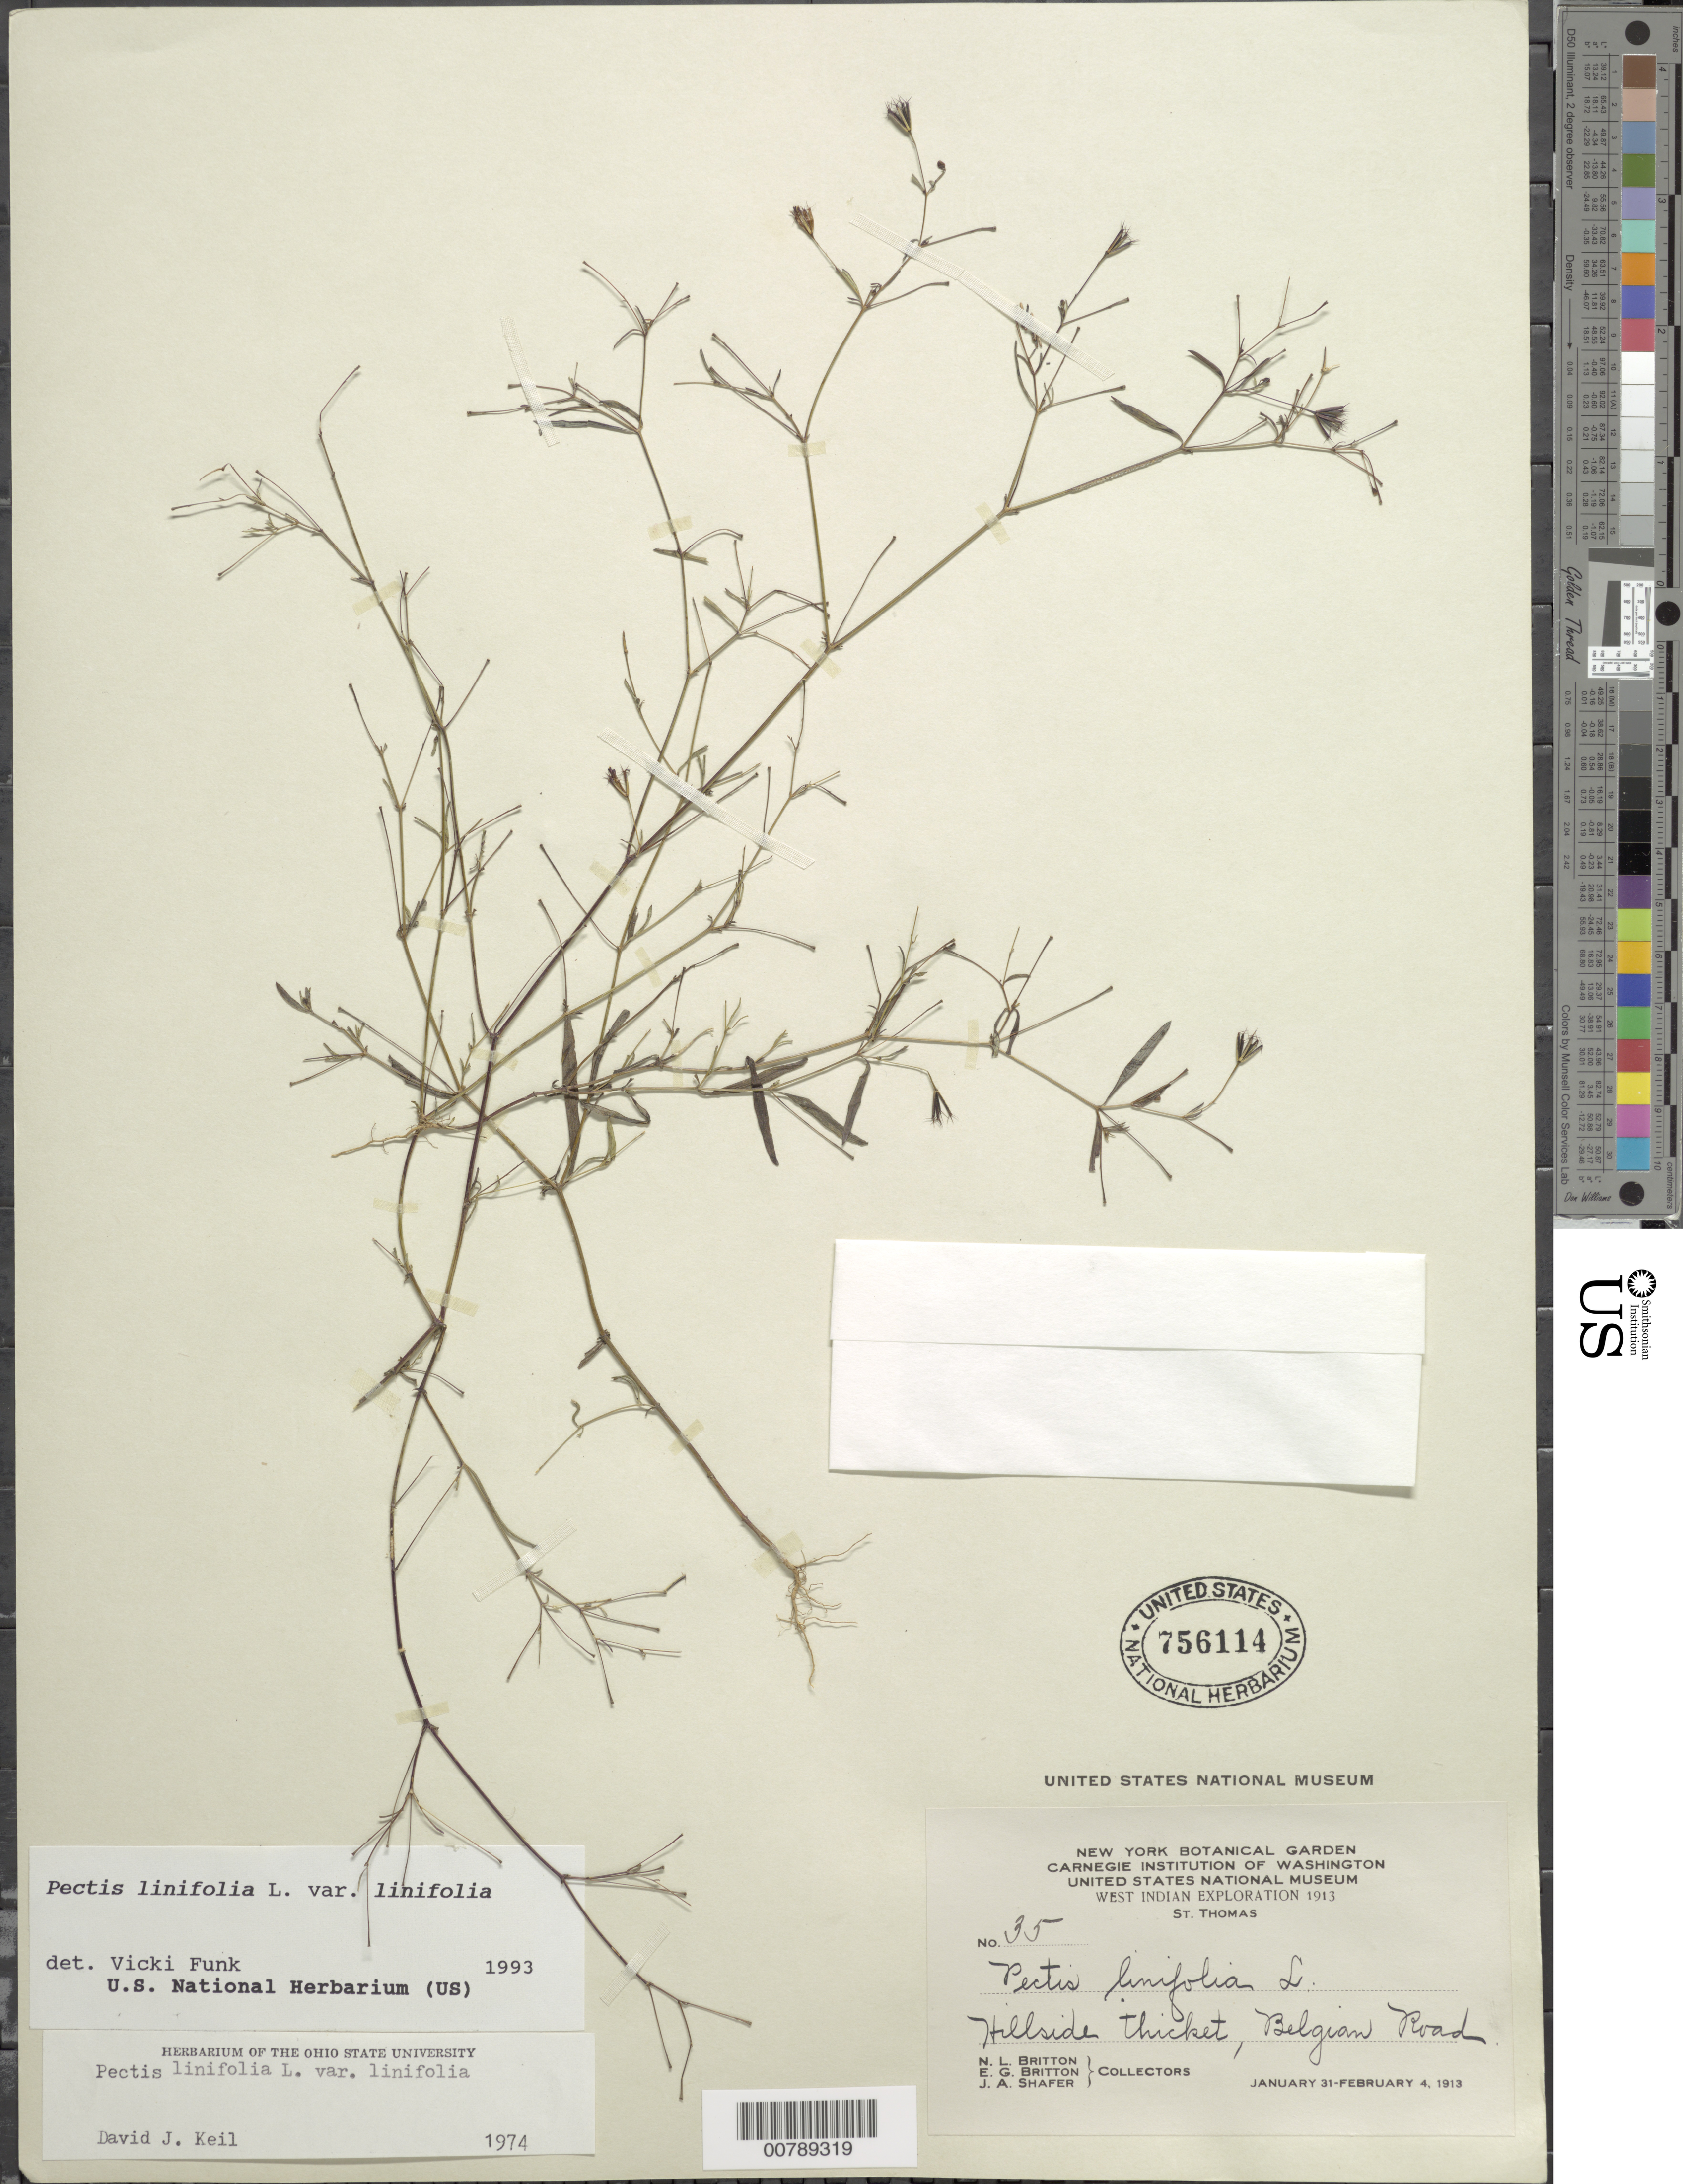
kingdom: Plantae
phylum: Tracheophyta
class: Magnoliopsida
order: Asterales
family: Asteraceae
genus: Pectis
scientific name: Pectis linifolia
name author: L.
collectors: N. Britton, E. G. Britton & J. A. Shafer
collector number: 35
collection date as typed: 31 Jan 1913 to 04 Feb 1913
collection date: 1913-01-31/1913-02-04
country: U.S. Virgin Islands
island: St. Thomas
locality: Belgian Road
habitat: Hillside thicket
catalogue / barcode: US 756114